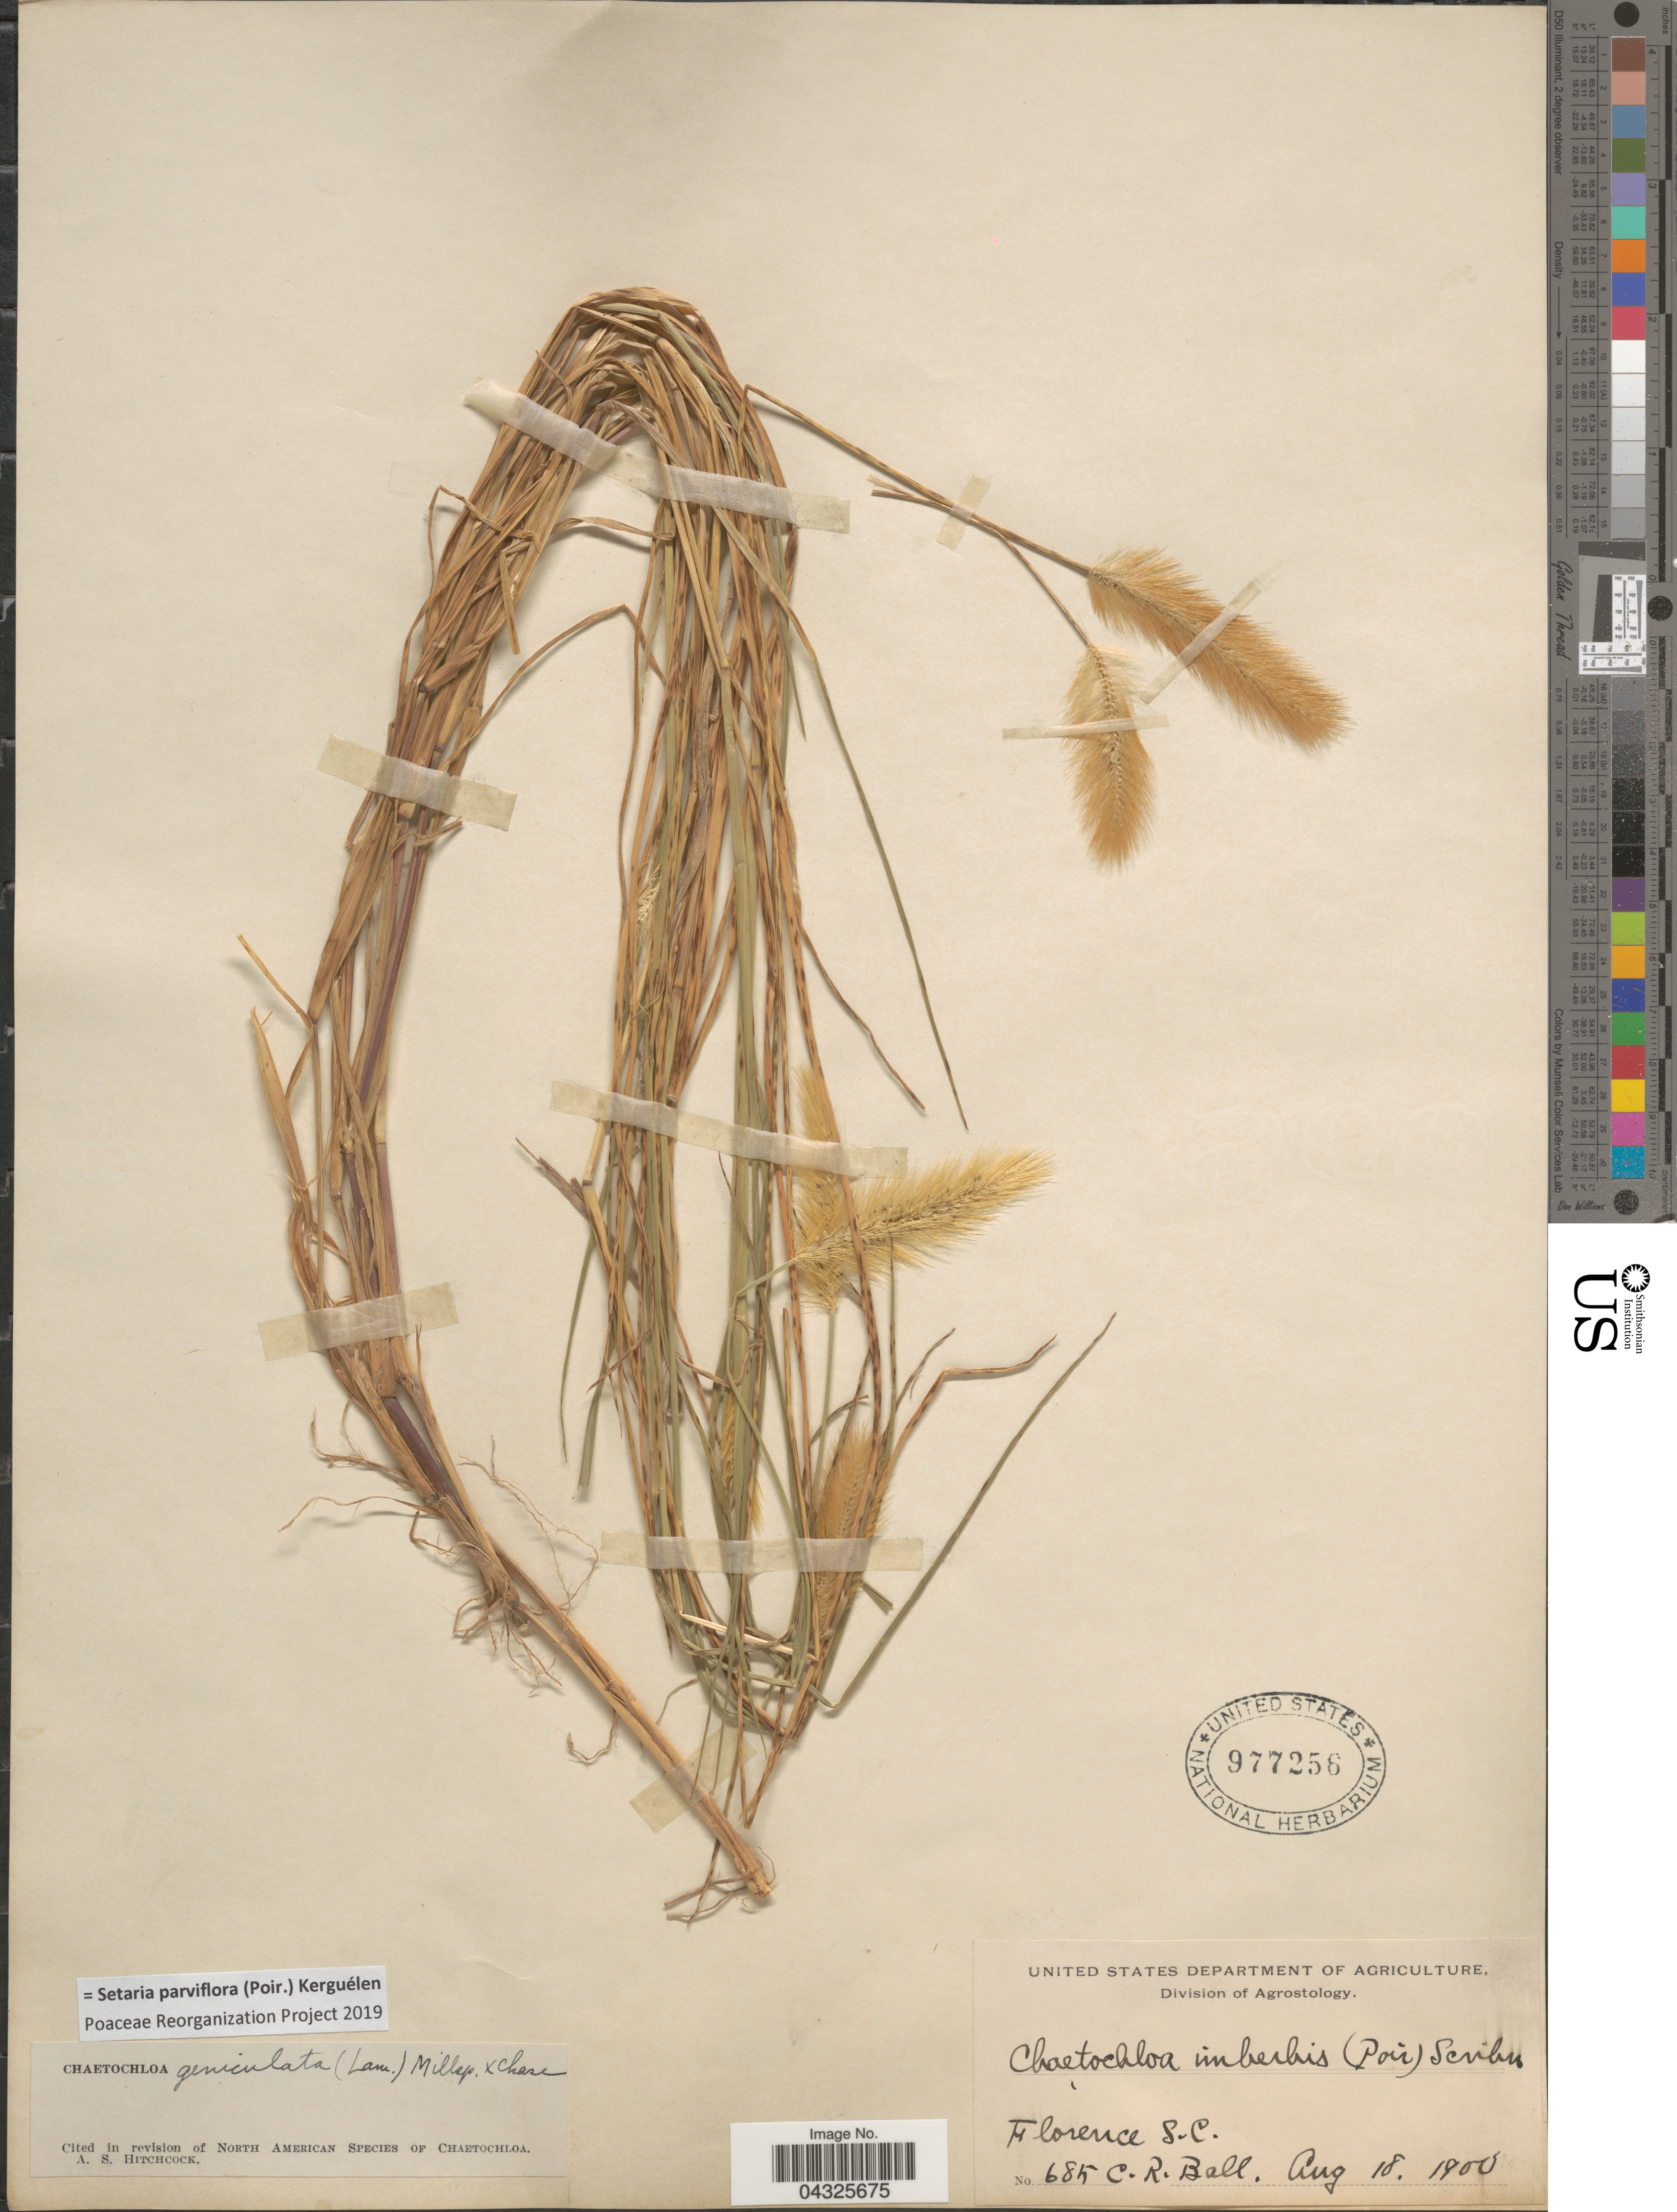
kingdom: Plantae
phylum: Tracheophyta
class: Liliopsida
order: Poales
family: Poaceae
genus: Setaria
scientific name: Setaria parviflora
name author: (Poir.) Kerguélen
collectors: C. R. Ball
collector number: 685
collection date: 1900-08-18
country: United States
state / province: South Carolina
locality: Florence.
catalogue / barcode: US 977256